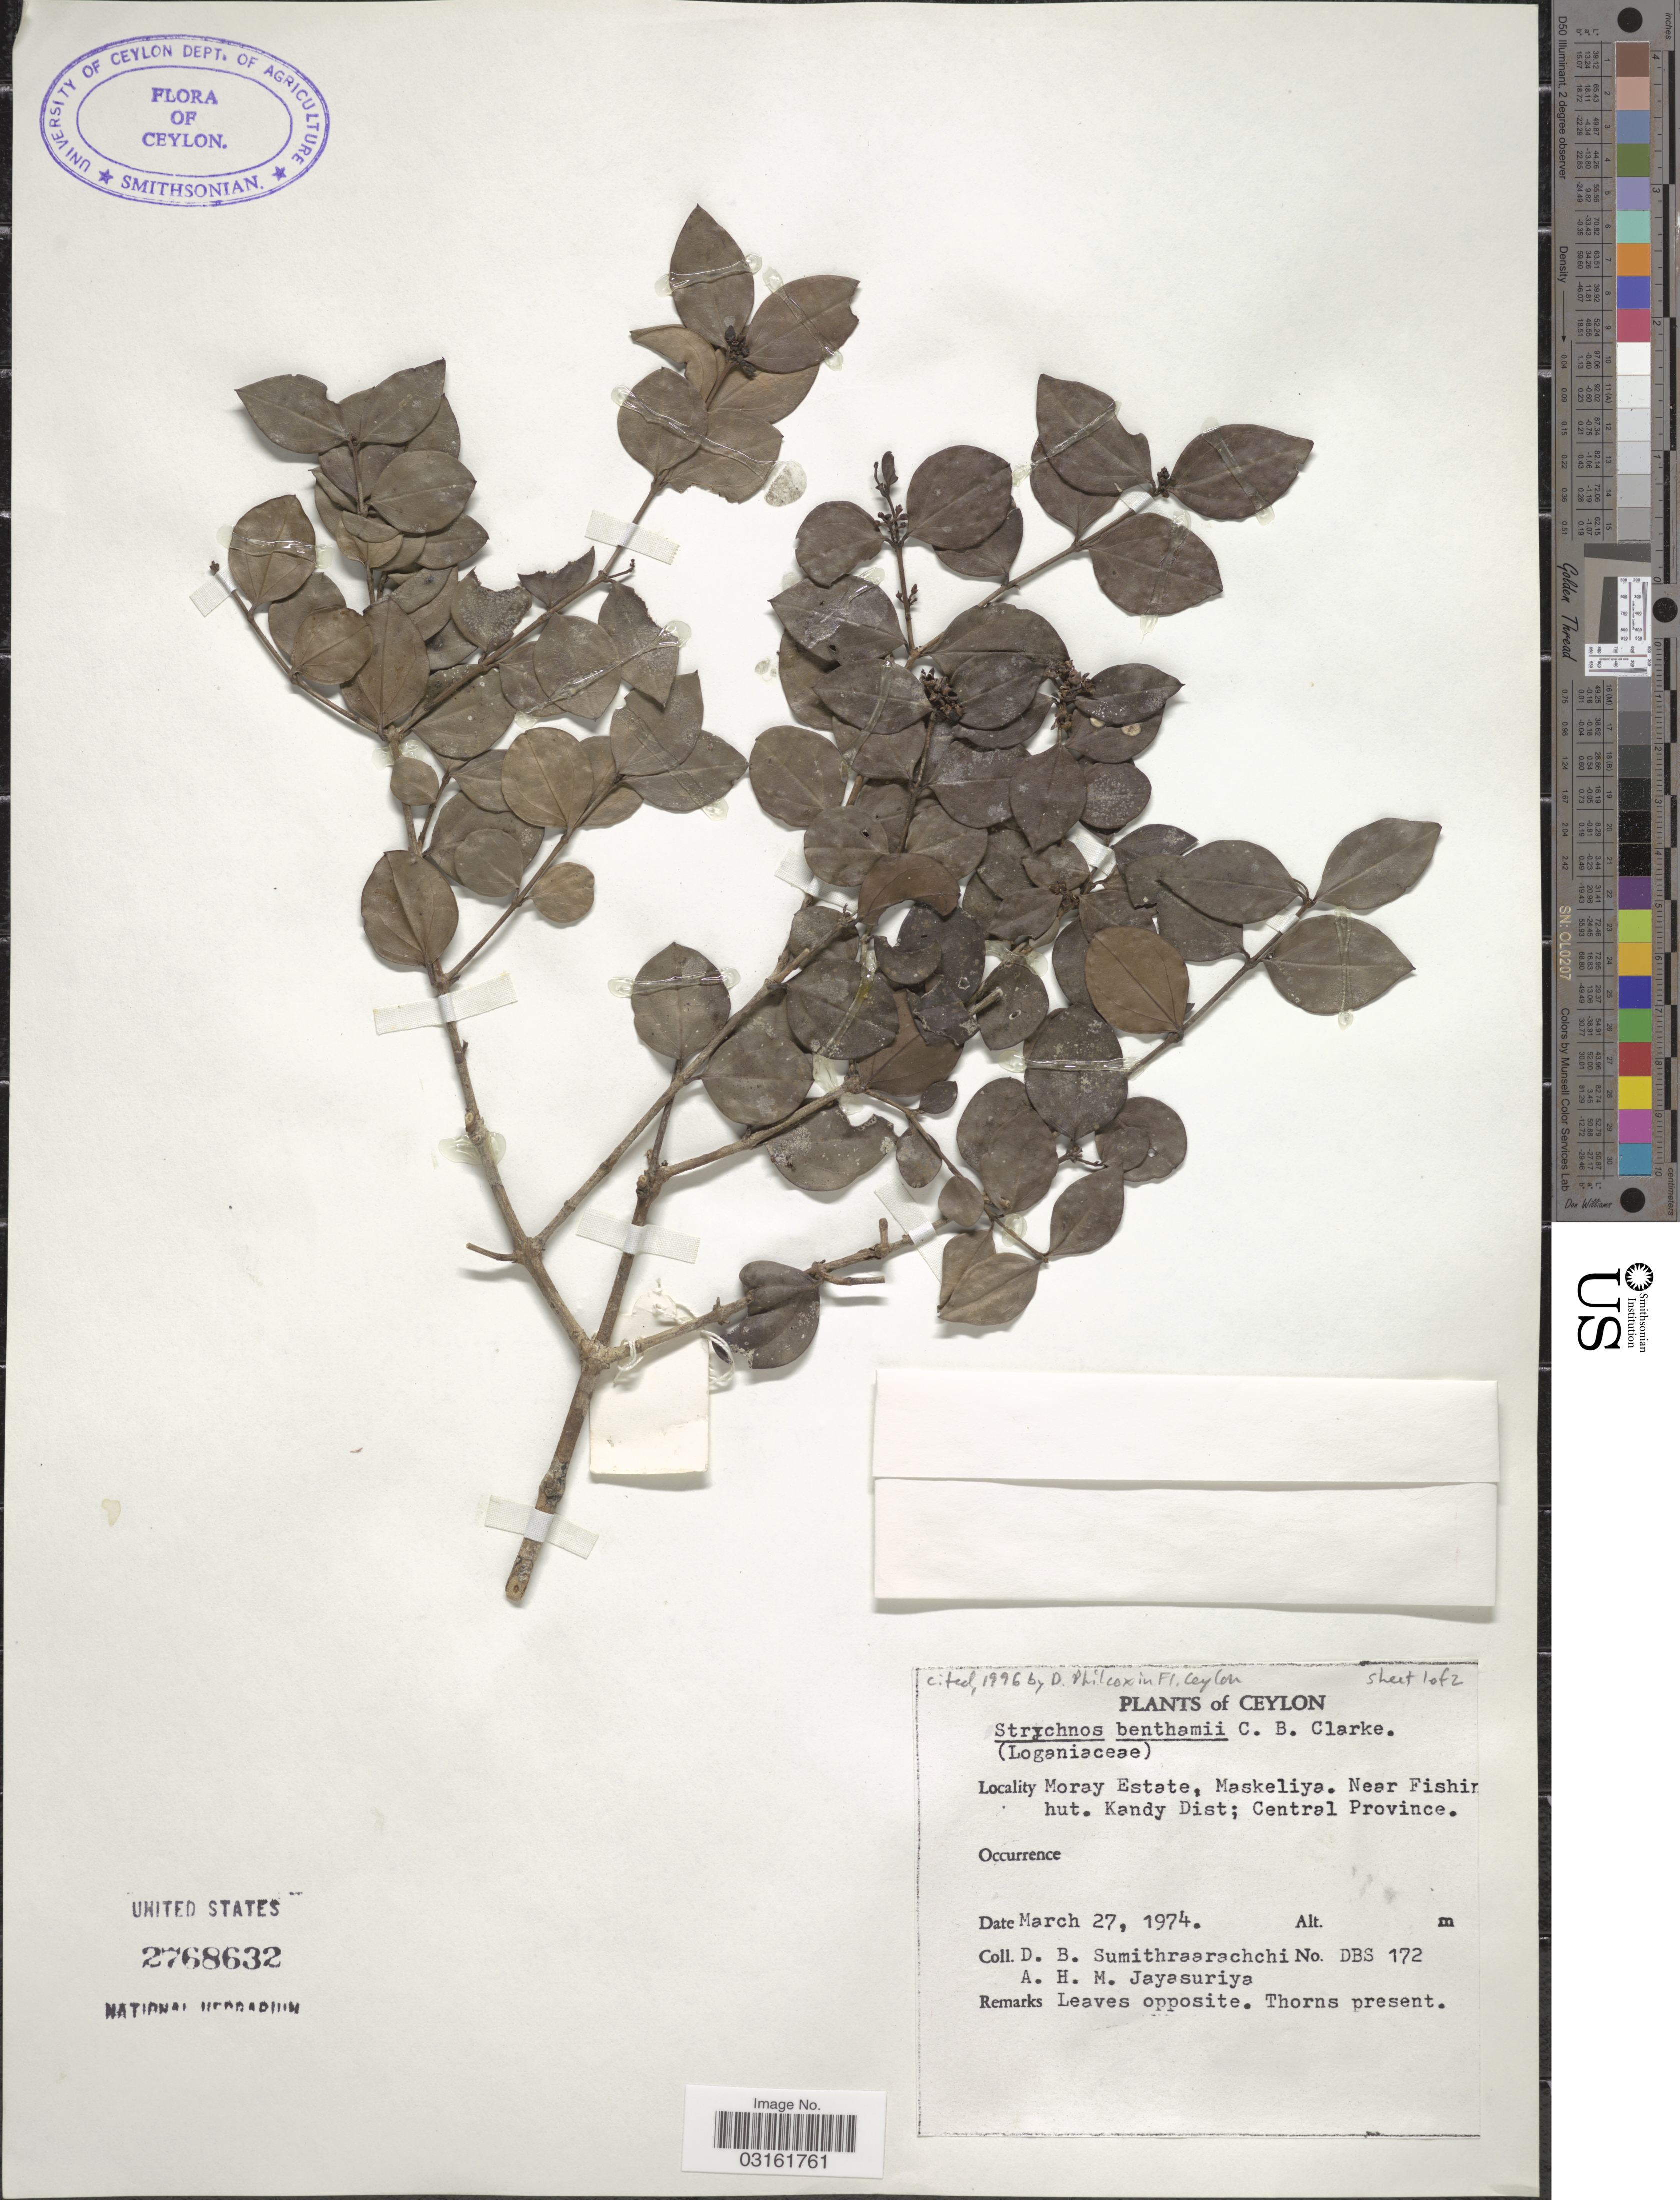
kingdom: Plantae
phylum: Tracheophyta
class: Magnoliopsida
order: Gentianales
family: Loganiaceae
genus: Strychnos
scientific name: Strychnos benthami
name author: C.B. Clarke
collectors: D. B. Sumithraarachchi & A. H. Jayasuriya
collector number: DSB 172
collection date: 1974-03-27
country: Sri Lanka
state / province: Central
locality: Ceylon. Moray Estate, Maskeliya. Near Fishin [interpreted] hut. Kandy Dist.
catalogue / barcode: US 2768632